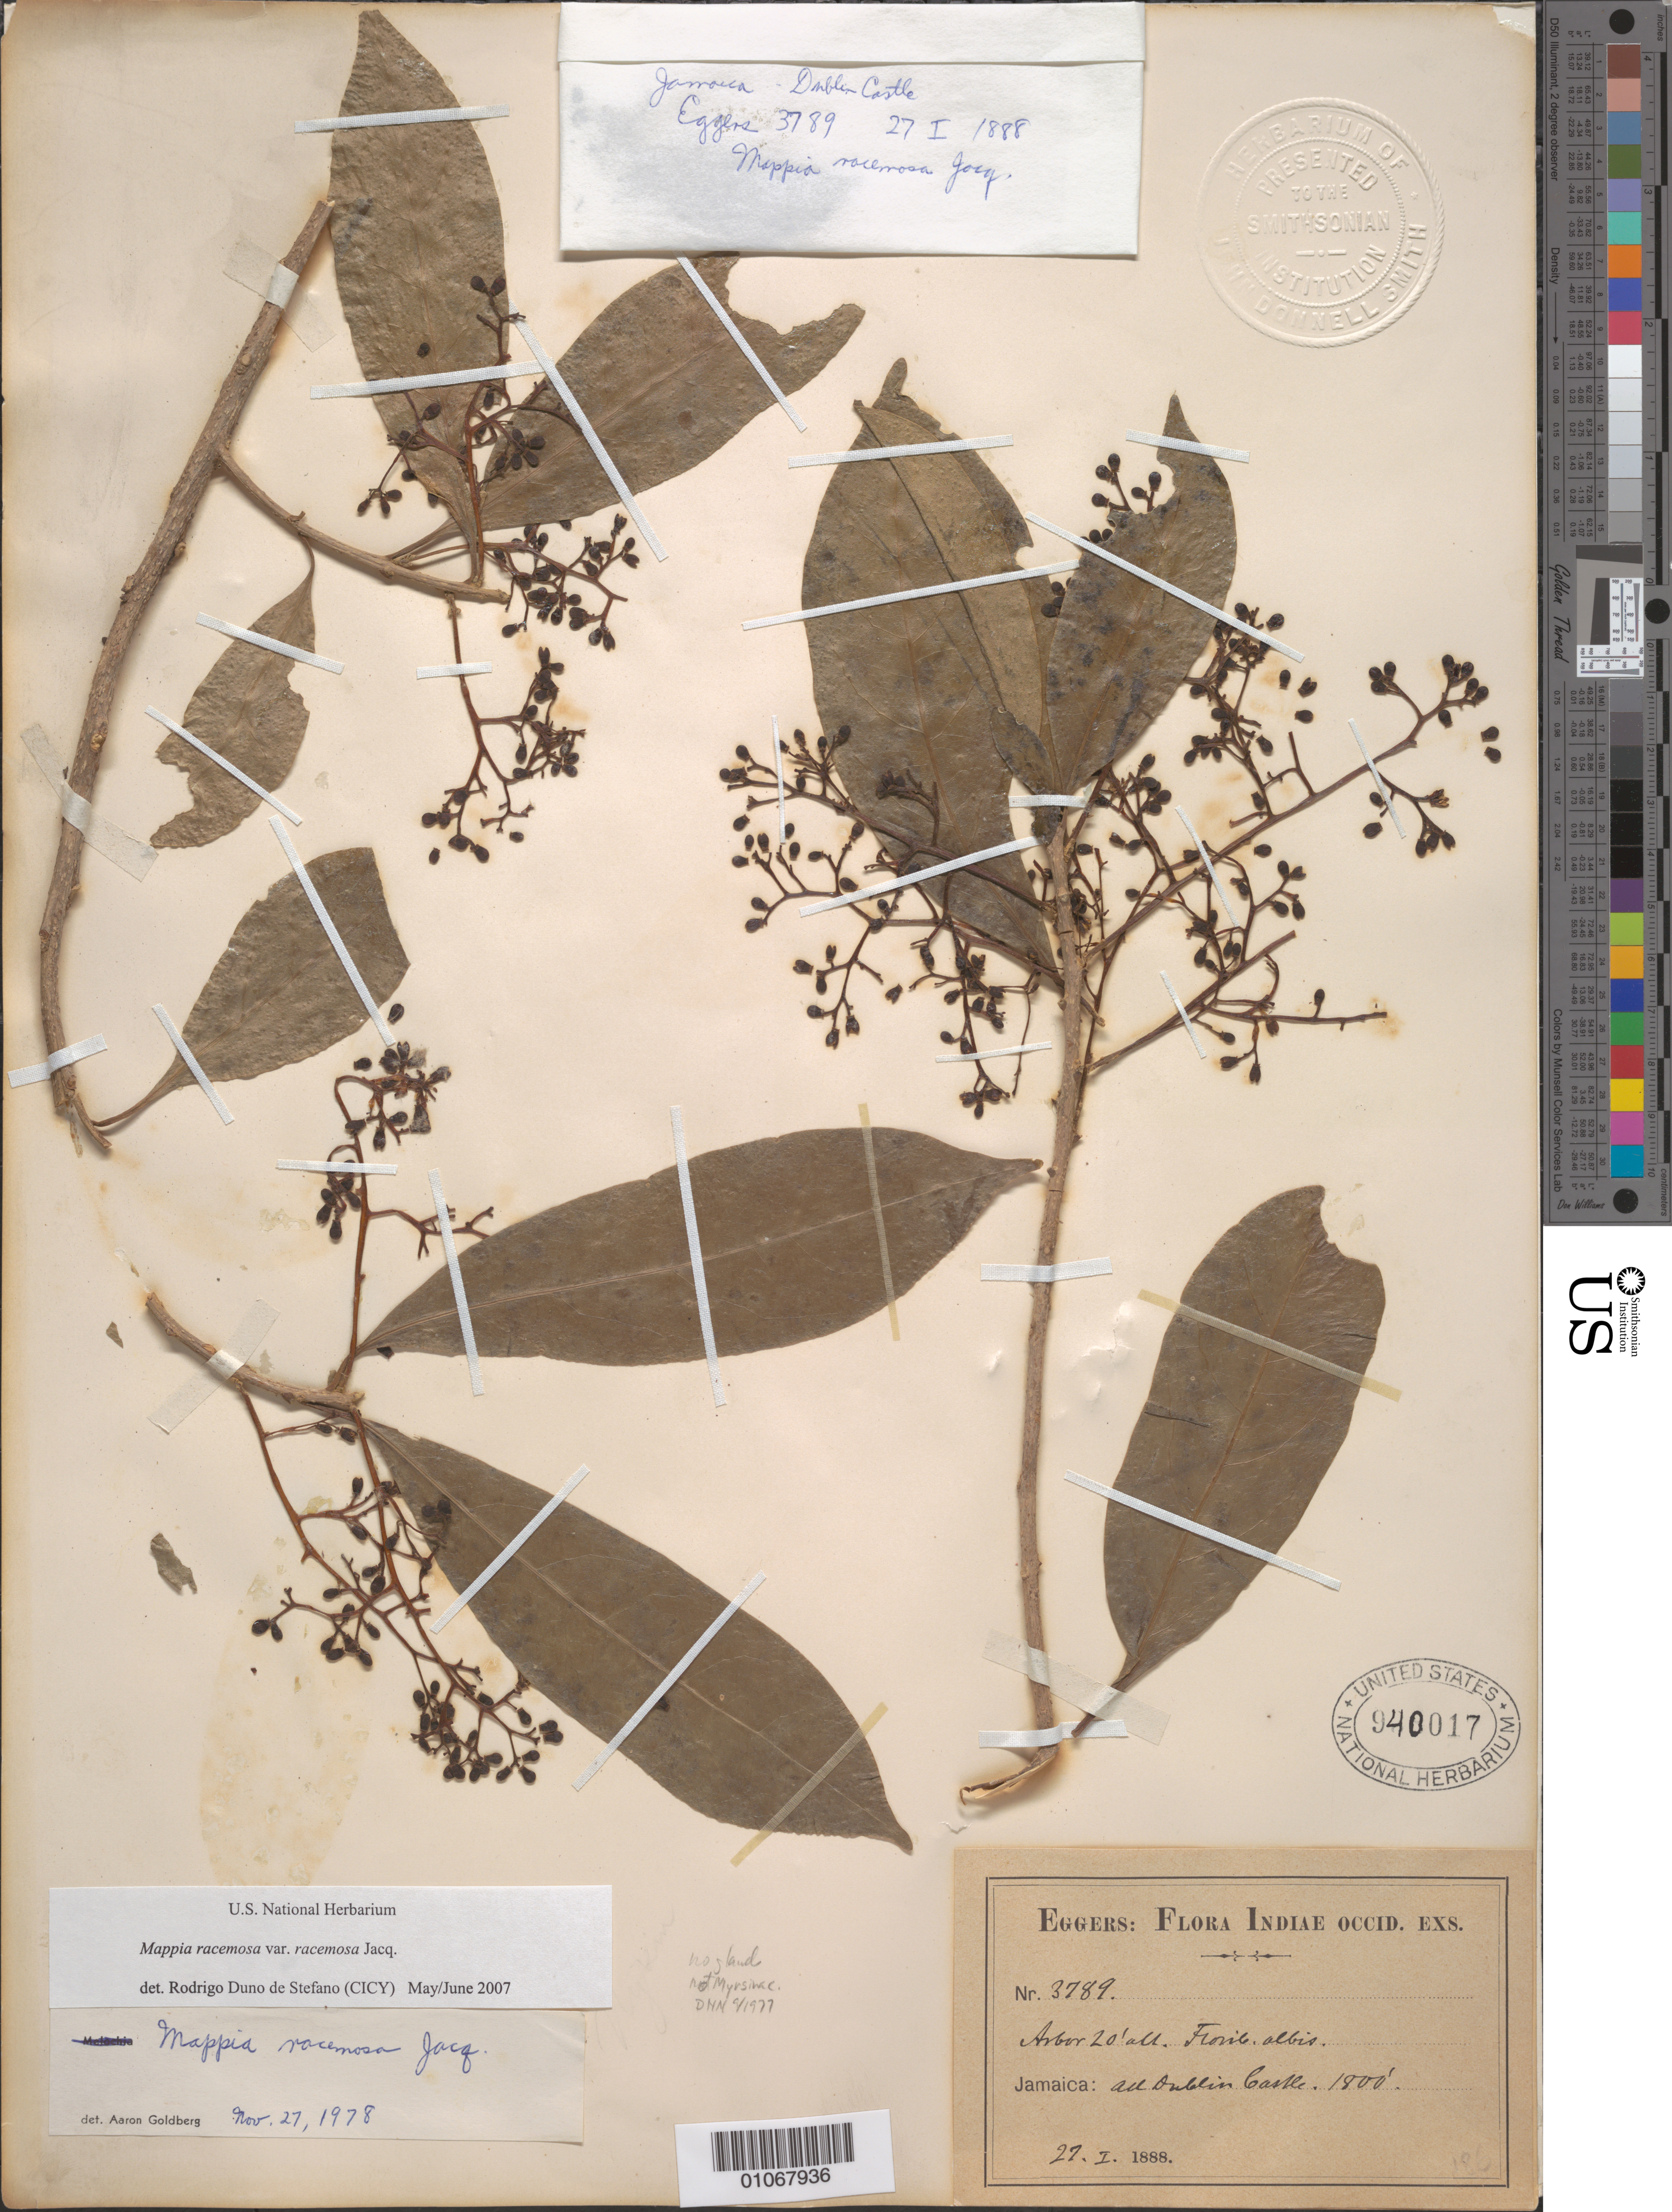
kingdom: Plantae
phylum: Tracheophyta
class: Magnoliopsida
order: Icacinales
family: Icacinaceae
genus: Mappia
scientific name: Mappia racemosa var. racemosa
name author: Jacq.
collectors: H. F. A. von Eggers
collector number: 3789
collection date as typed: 27 Jan 1889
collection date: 1889-01-27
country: Jamaica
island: Jamaica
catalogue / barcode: US 940017